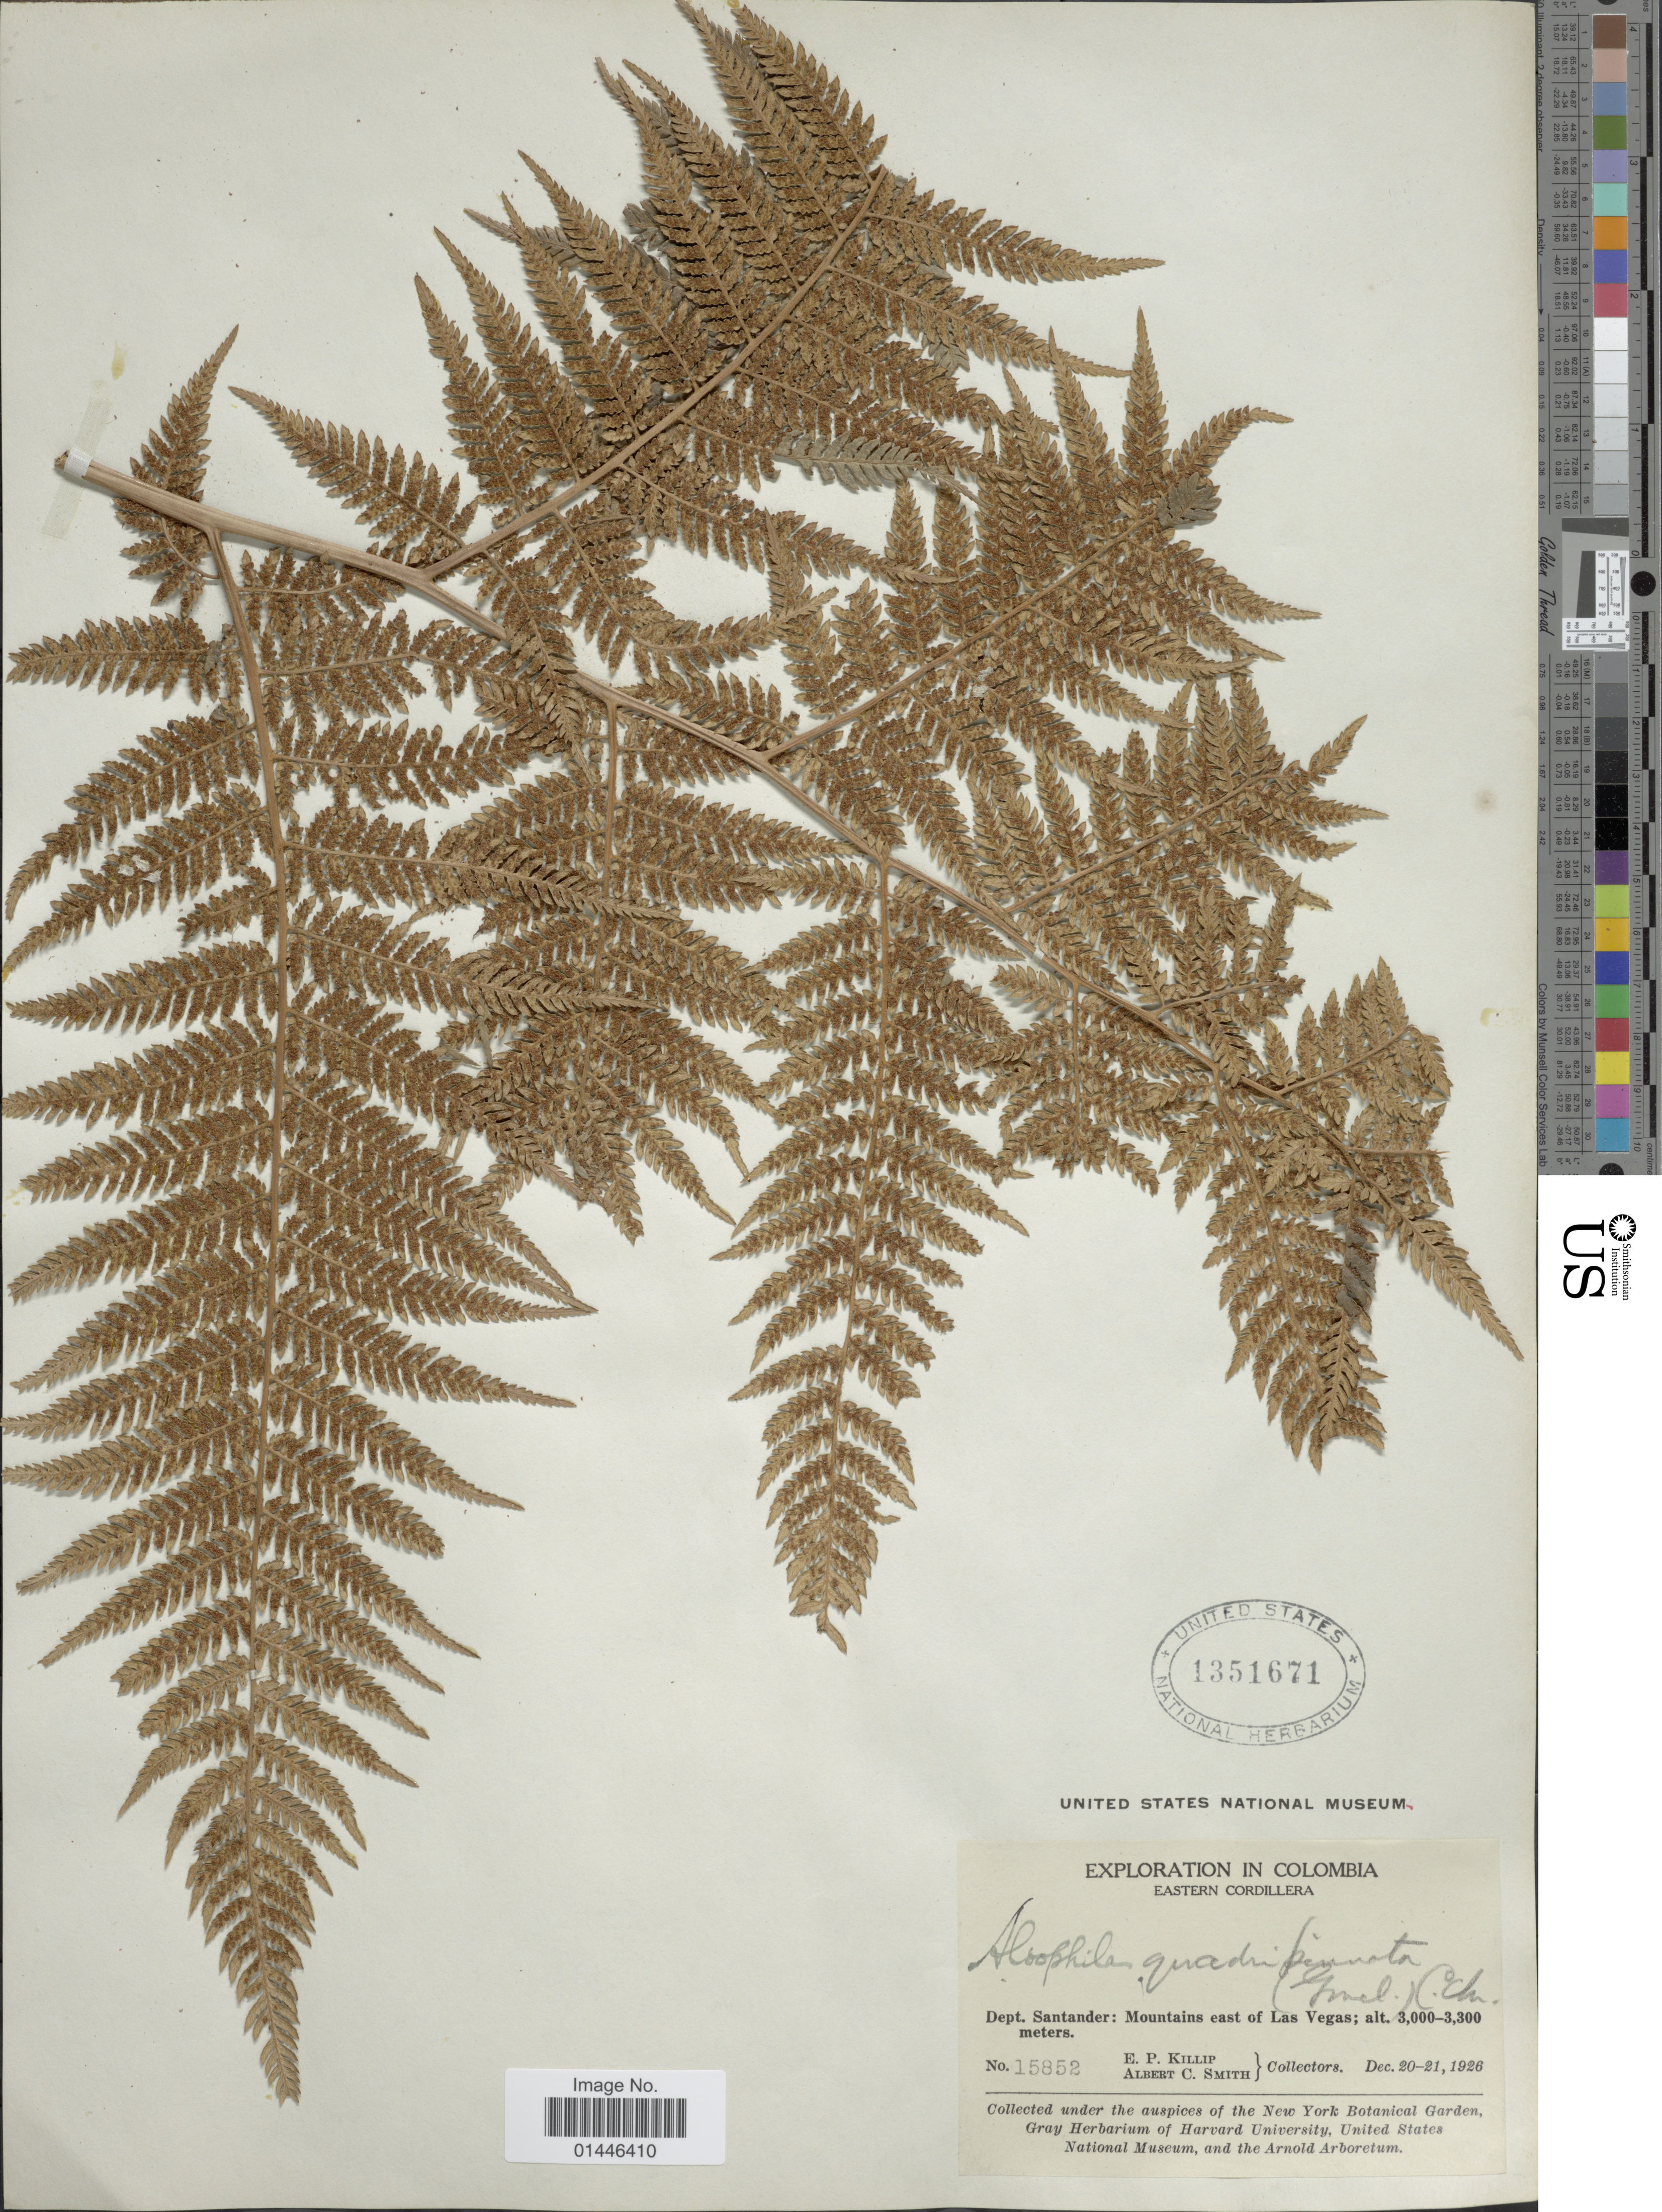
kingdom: Plantae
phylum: Tracheophyta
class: Polypodiopsida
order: Cyatheales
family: Dicksoniaceae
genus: Lophosoria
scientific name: Lophosoria quadripinnata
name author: (J.F. Gmel.) C. Chr.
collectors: E. P. Killip & A. C. Smith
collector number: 15852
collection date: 1926-12-20/1926-12-21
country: Colombia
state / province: Santander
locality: Eastern Cordillera. Mountains east of Las Vegas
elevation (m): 3000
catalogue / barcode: US 1351671